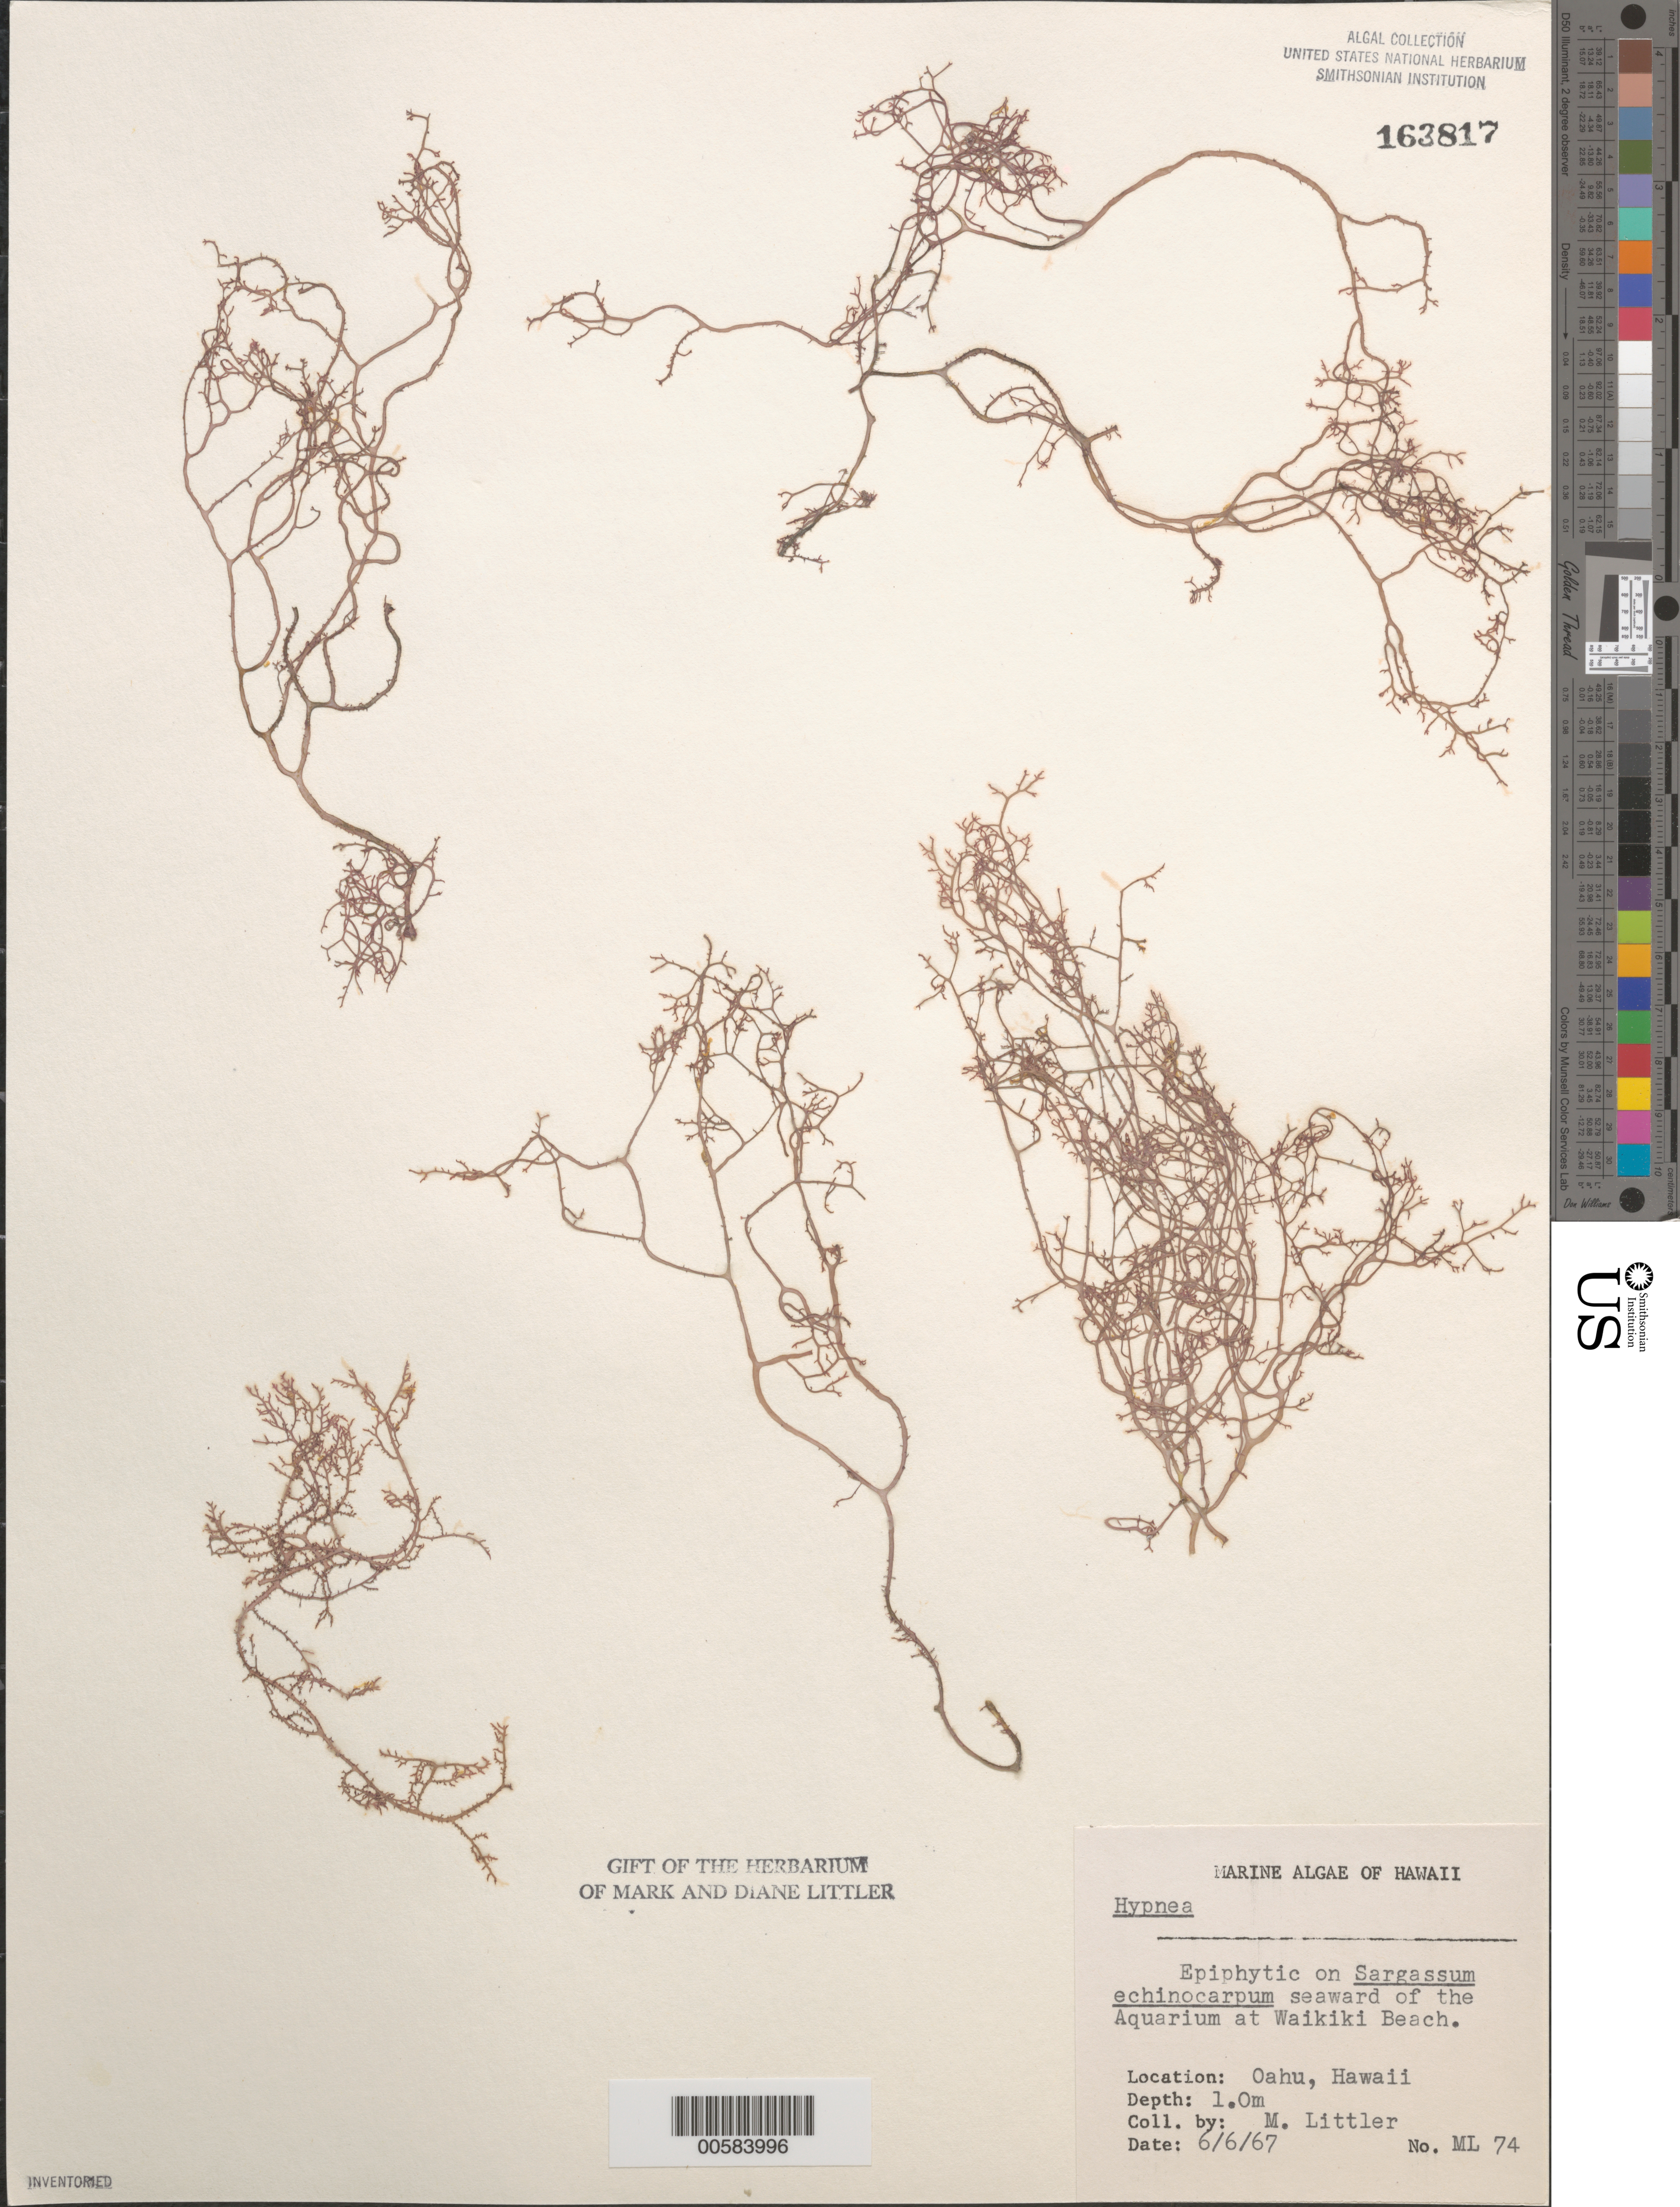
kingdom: Plantae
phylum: Rhodophyta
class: Florideophyceae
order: Gigartinales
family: Cystocloniaceae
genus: Hypnea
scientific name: Hypnea sp.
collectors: M. M. Littler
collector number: ML 74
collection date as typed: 06 Jun 1967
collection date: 1967-06-06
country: United States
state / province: Hawaii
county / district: Honolulu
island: Oahu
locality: Waikiki Beach near Aquarium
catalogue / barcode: US 163817